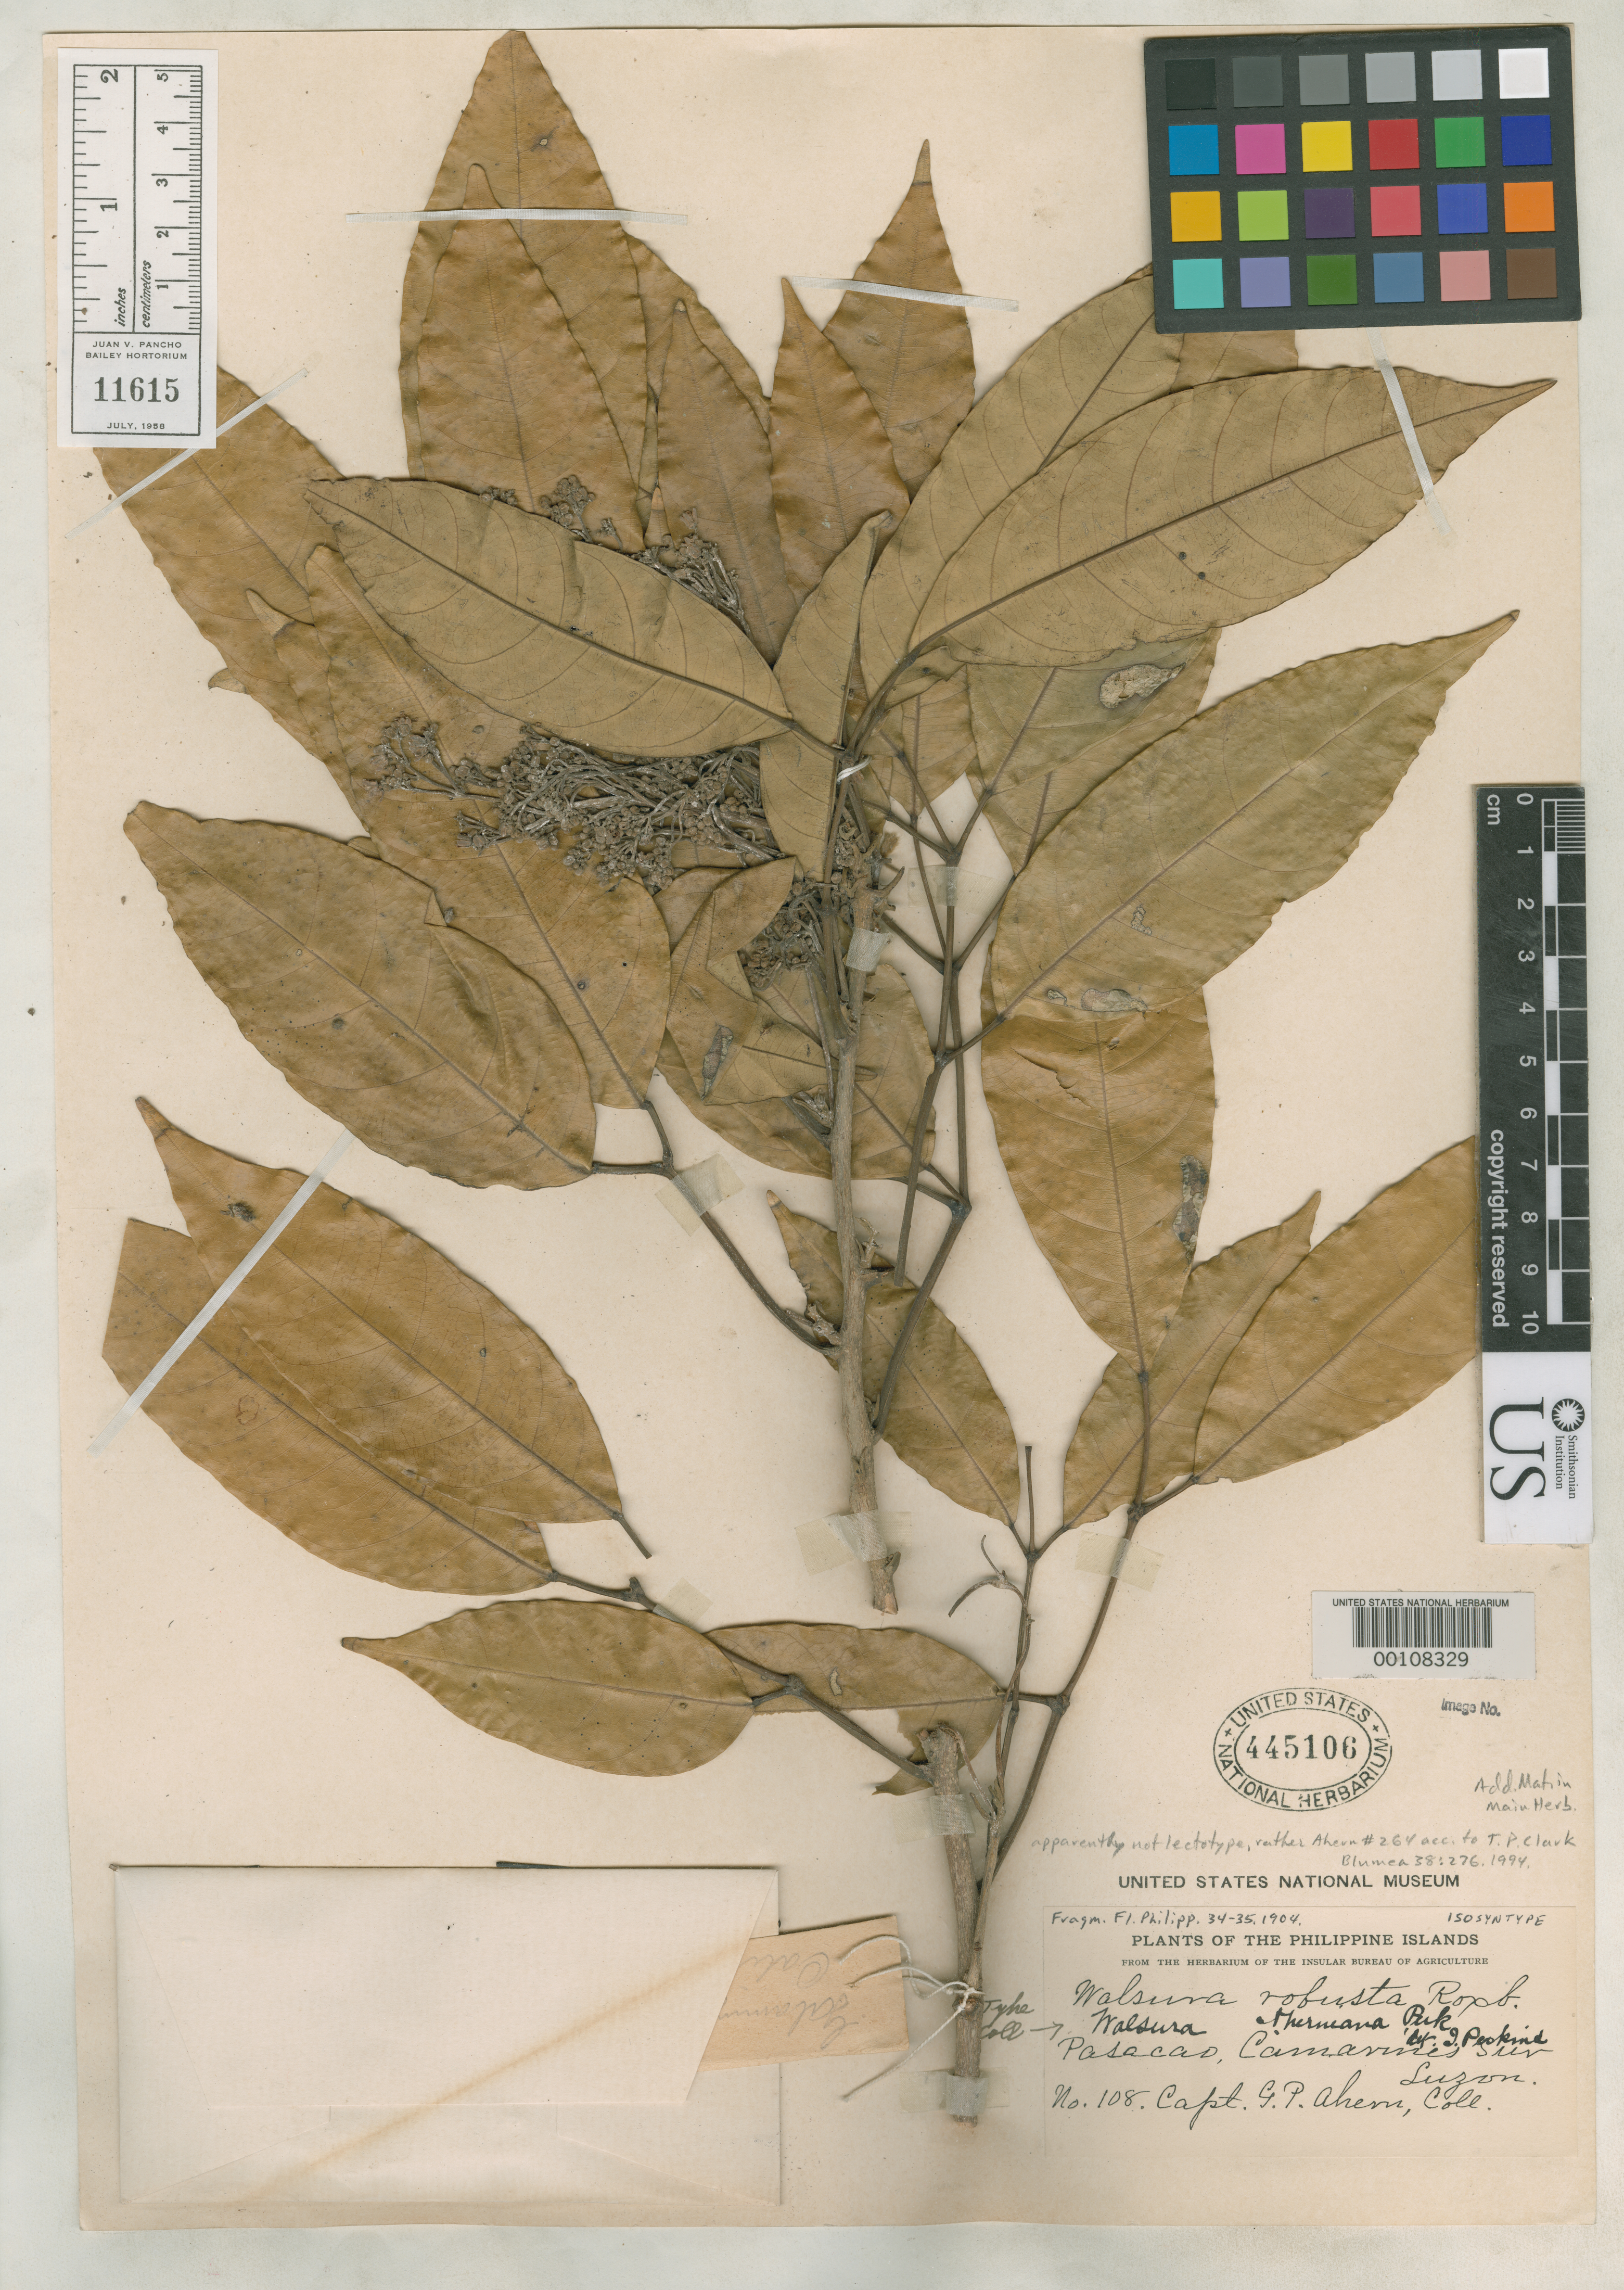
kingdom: Plantae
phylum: Tracheophyta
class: Magnoliopsida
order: Sapindales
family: Meliaceae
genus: Walsura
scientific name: Walsura aherniana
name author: Perkins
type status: Isosyntype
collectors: G. Ahern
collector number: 108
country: Philippines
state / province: Bicol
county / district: Camarines Sur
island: Luzon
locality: Pasacao.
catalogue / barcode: US 445106